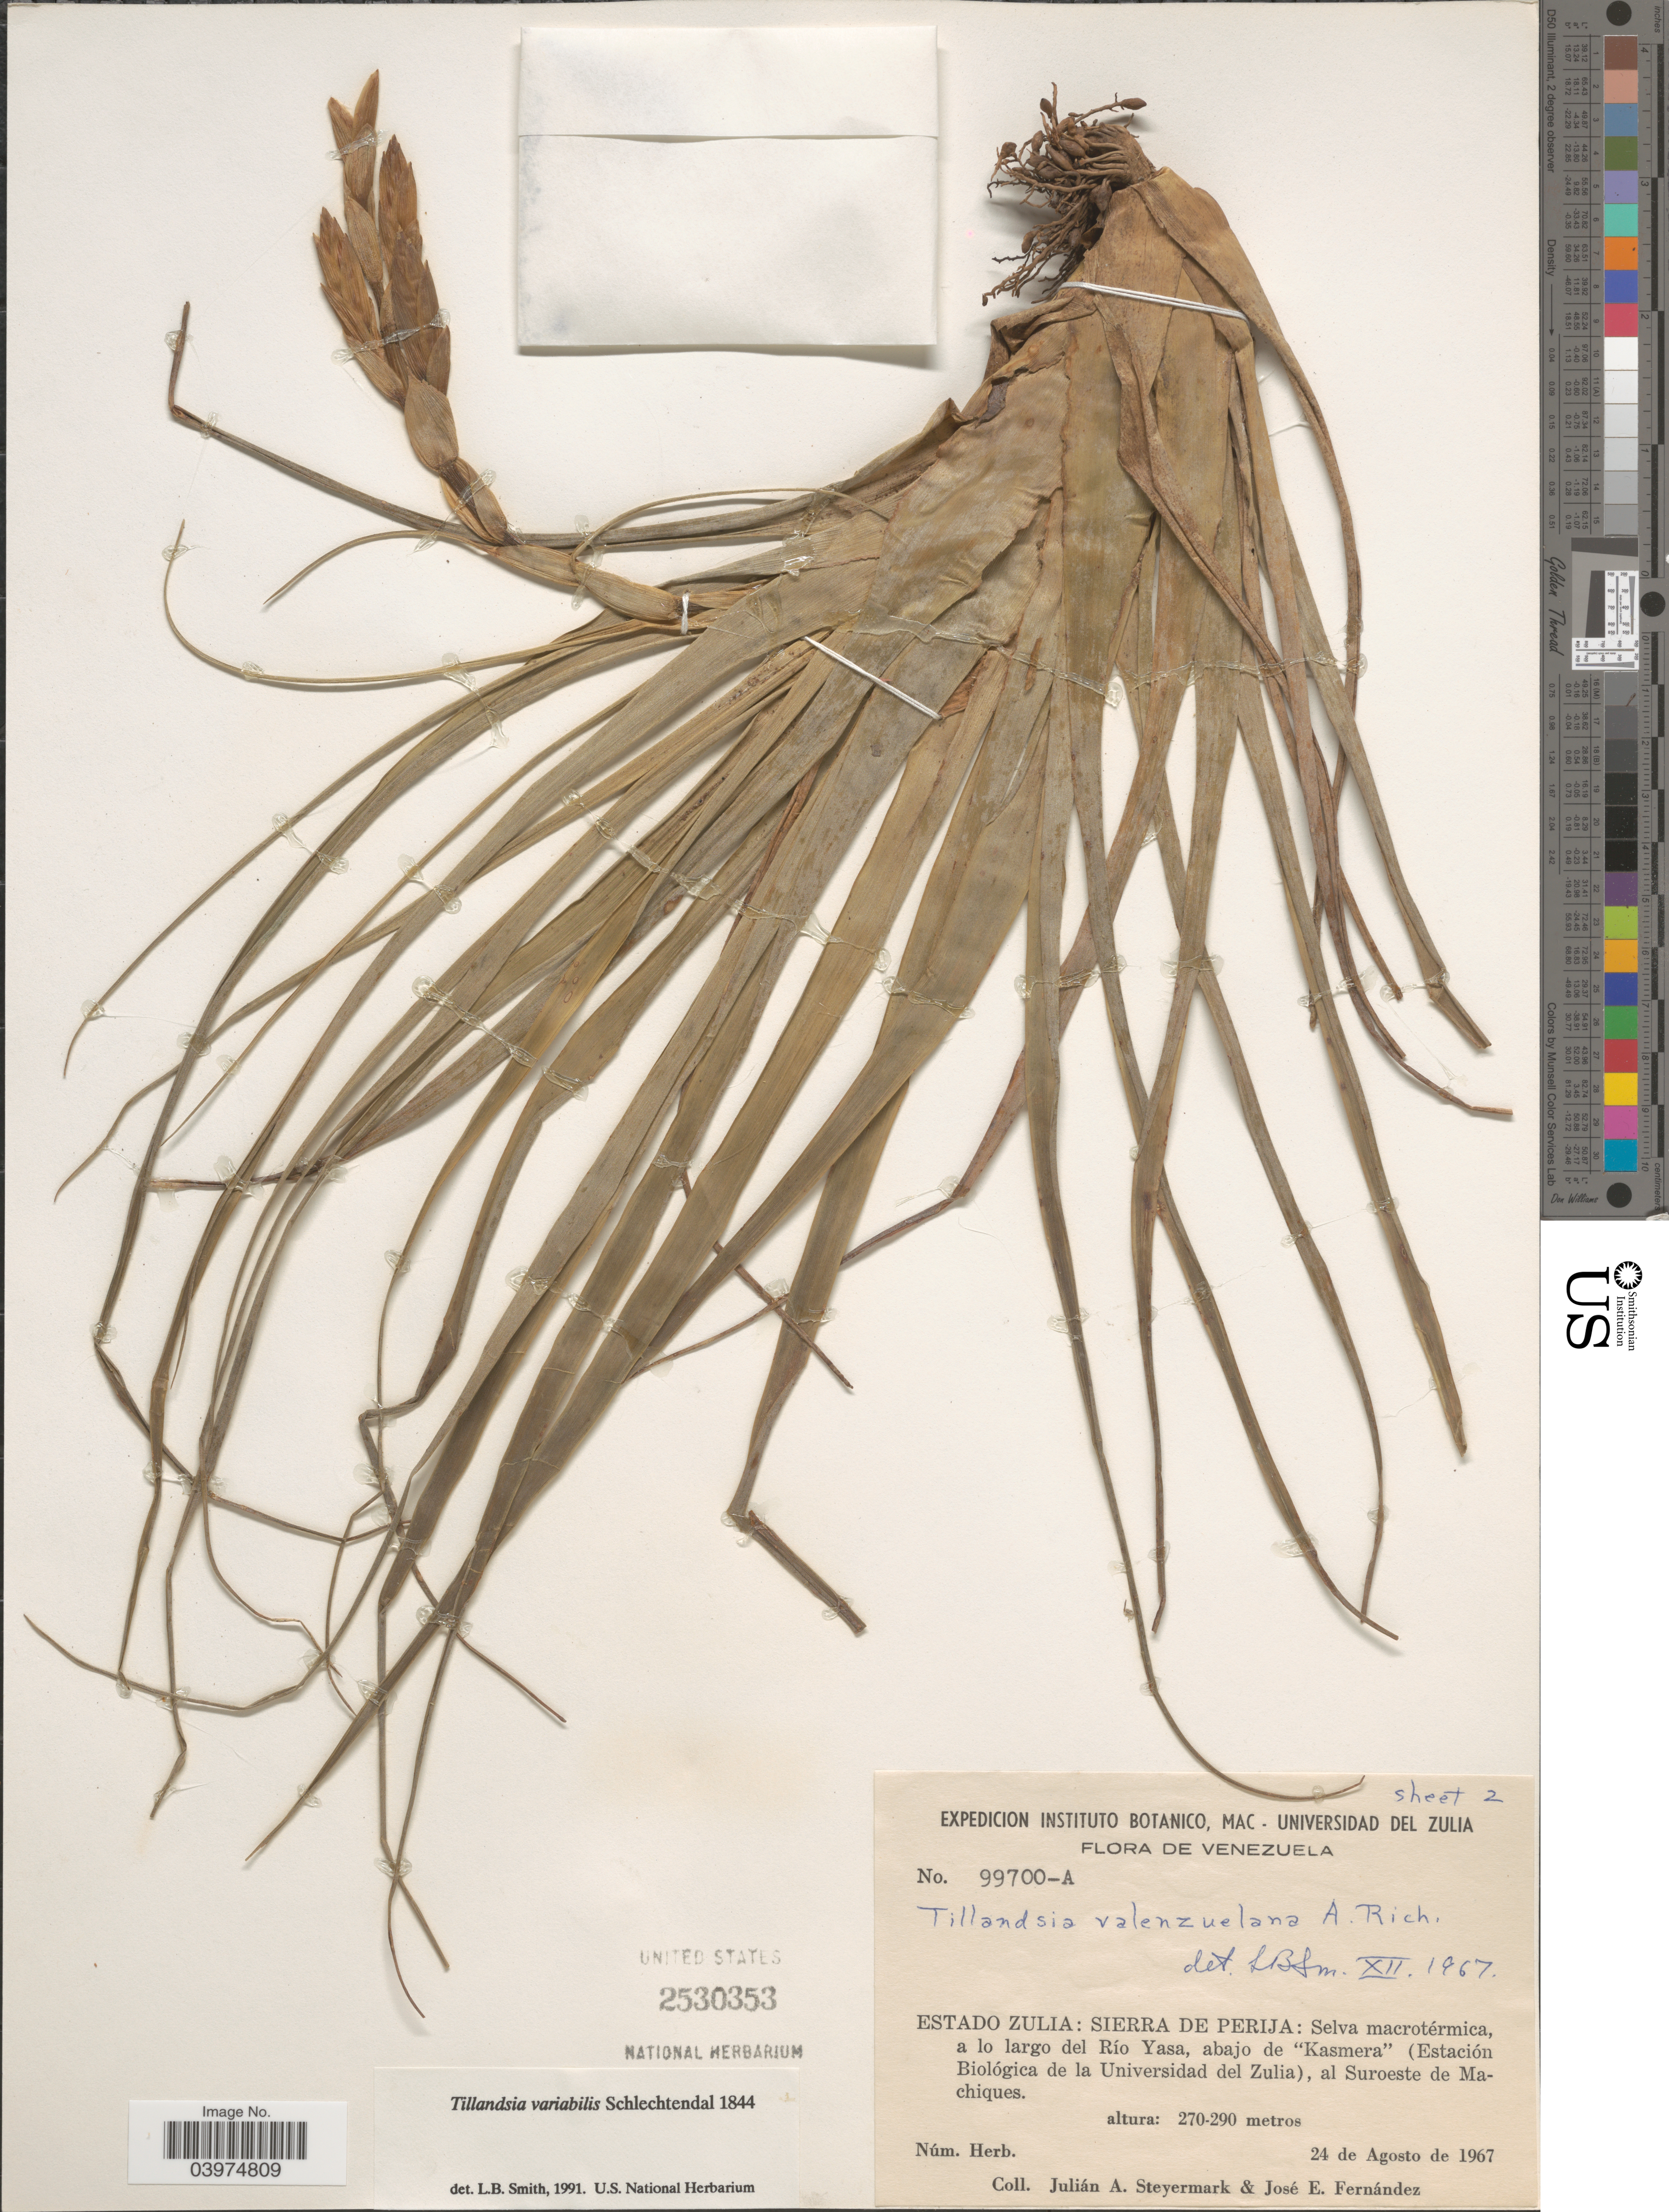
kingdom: Plantae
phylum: Tracheophyta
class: Liliopsida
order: Poales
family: Bromeliaceae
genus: Tillandsia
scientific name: Tillandsia variabilis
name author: Schltdl.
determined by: Smith, Lyman B., (US), NMNH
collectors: J. Steyermark & J. Fernández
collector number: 99700-A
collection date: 1967-08-24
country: Venezuela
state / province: Zulia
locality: Estado Zulia: Sierra de Perija: Selva macrotérmica, a lo largo del Río Yasa, abajo de "Kasmera" (Estación Biológica de la Universidad del Zulia), al Suroeste de Machiques.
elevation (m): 270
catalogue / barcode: US 2530353